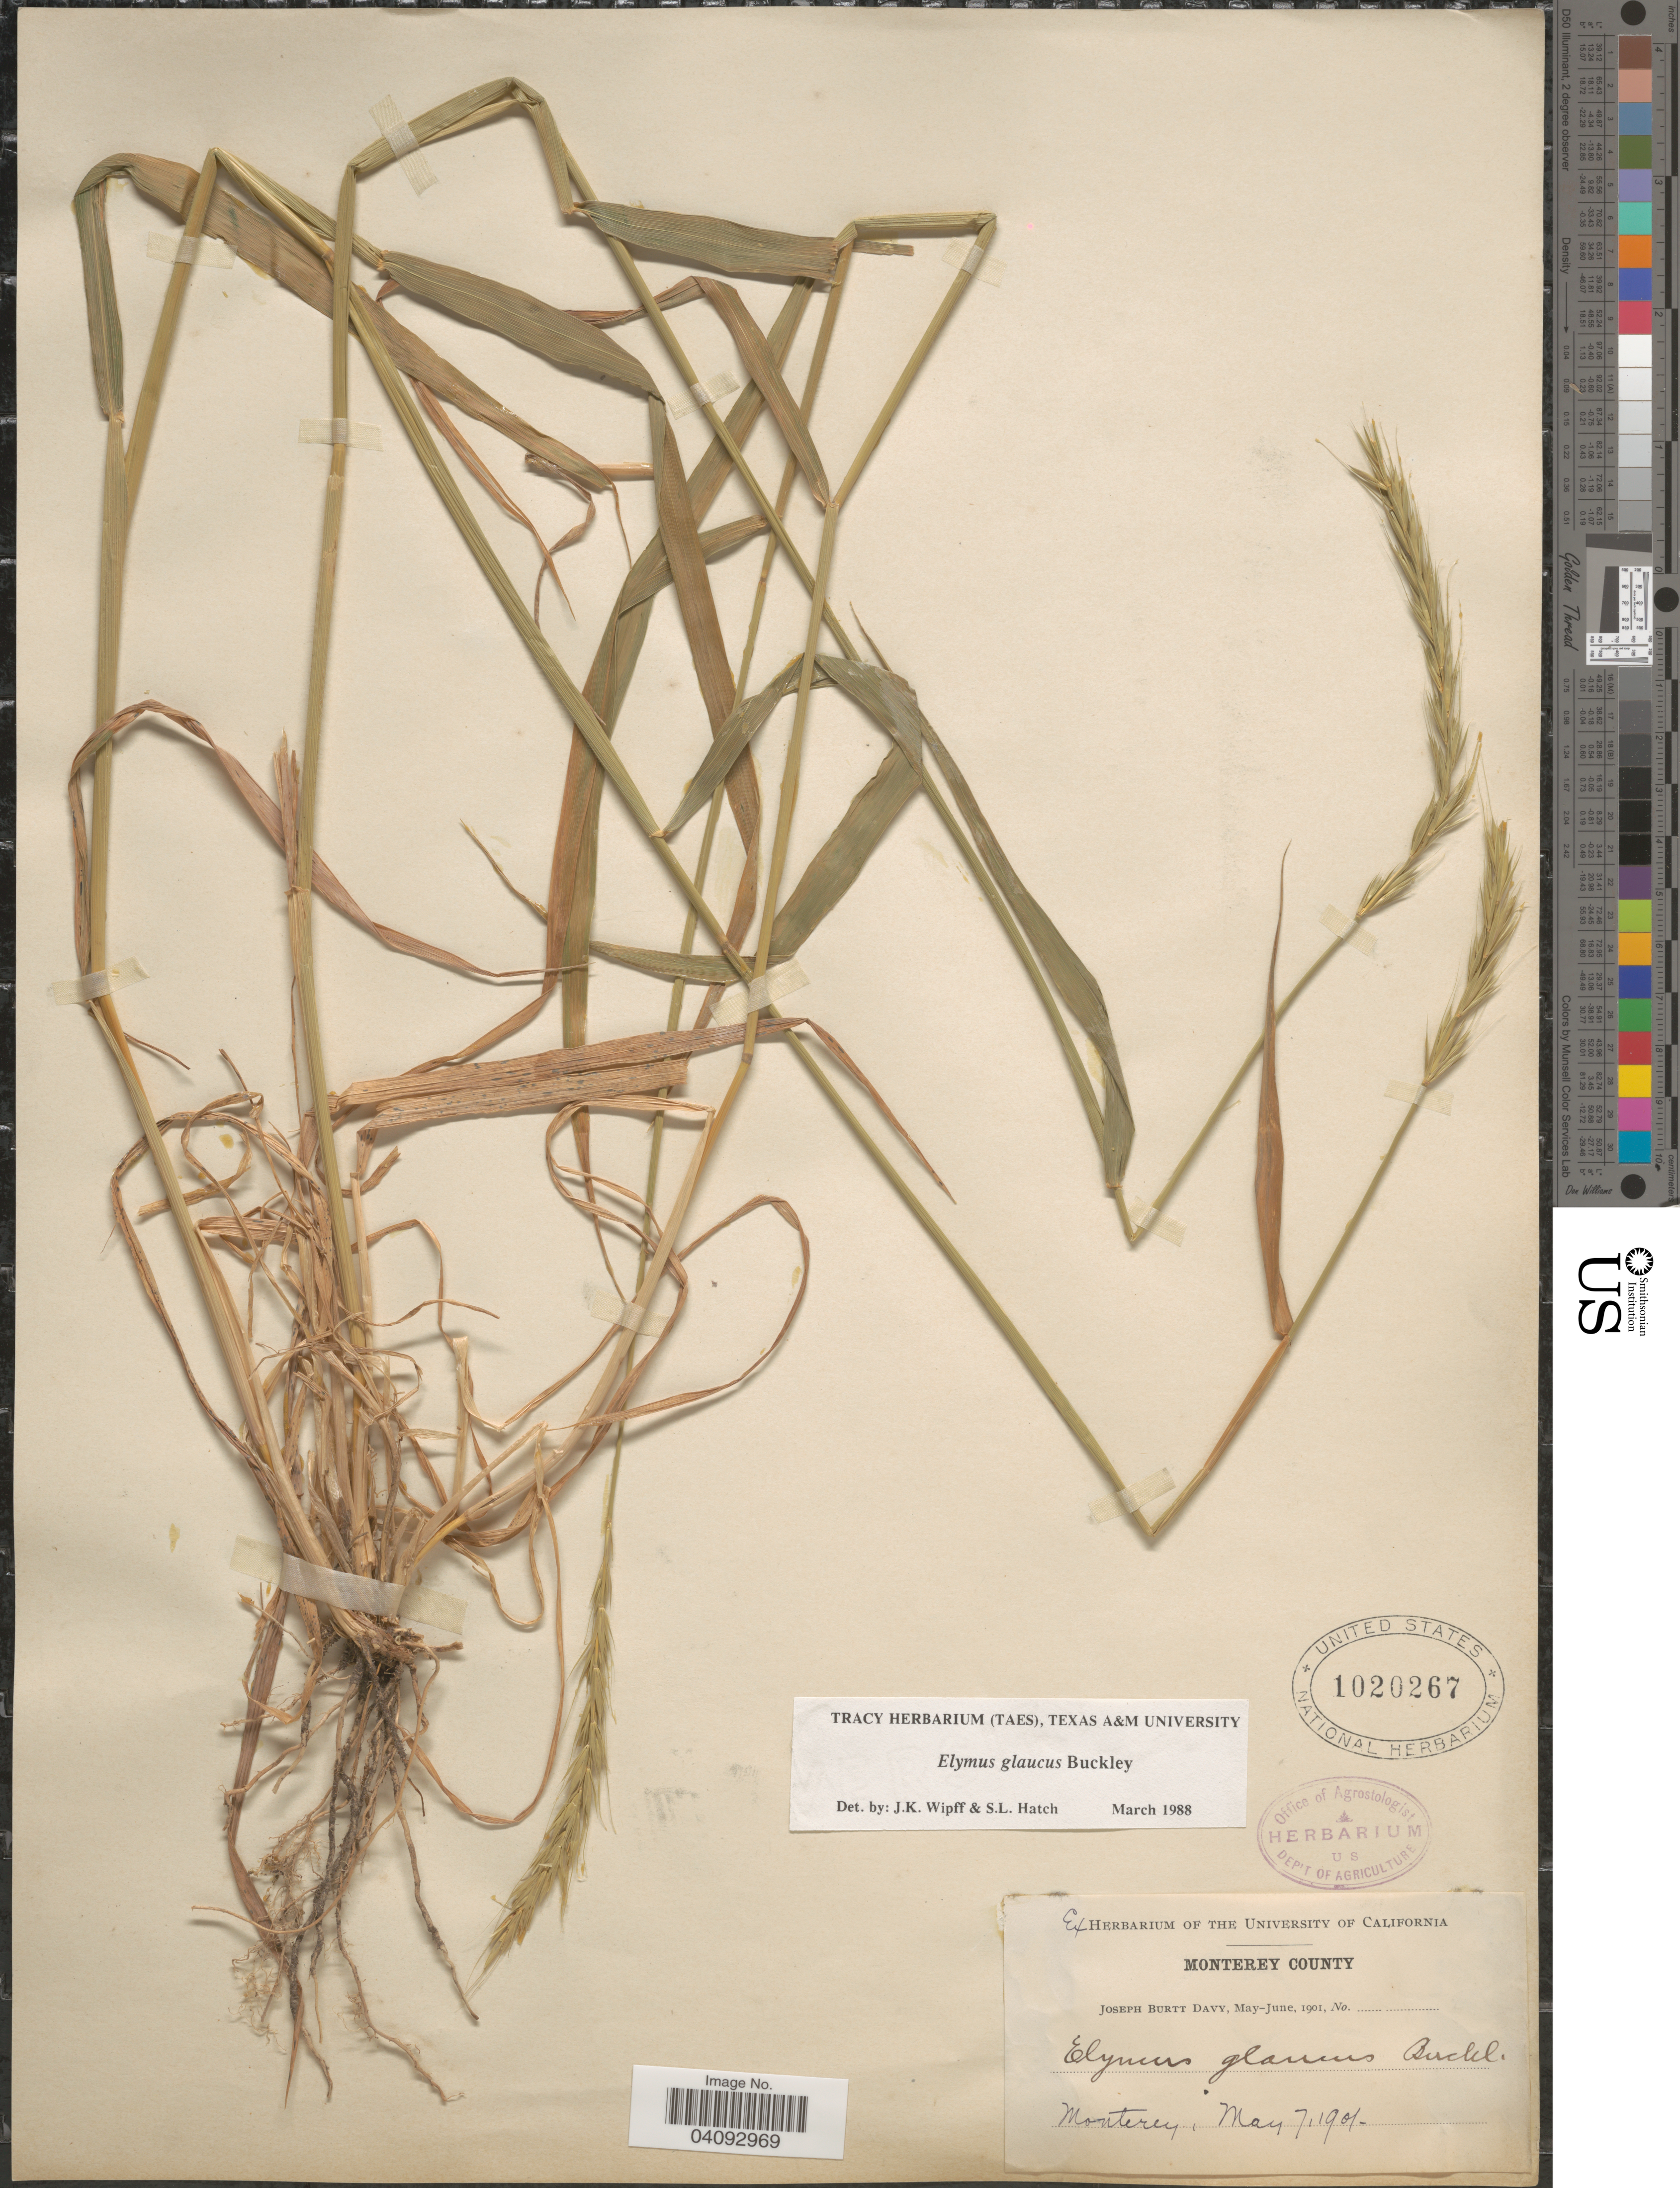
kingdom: Plantae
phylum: Tracheophyta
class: Liliopsida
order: Poales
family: Poaceae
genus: Elymus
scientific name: Elymus glaucus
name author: Buckley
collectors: J. Burtt Davy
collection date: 1901-05-07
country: United States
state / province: California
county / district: Monterey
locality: Monterey County.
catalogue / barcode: US 1020267